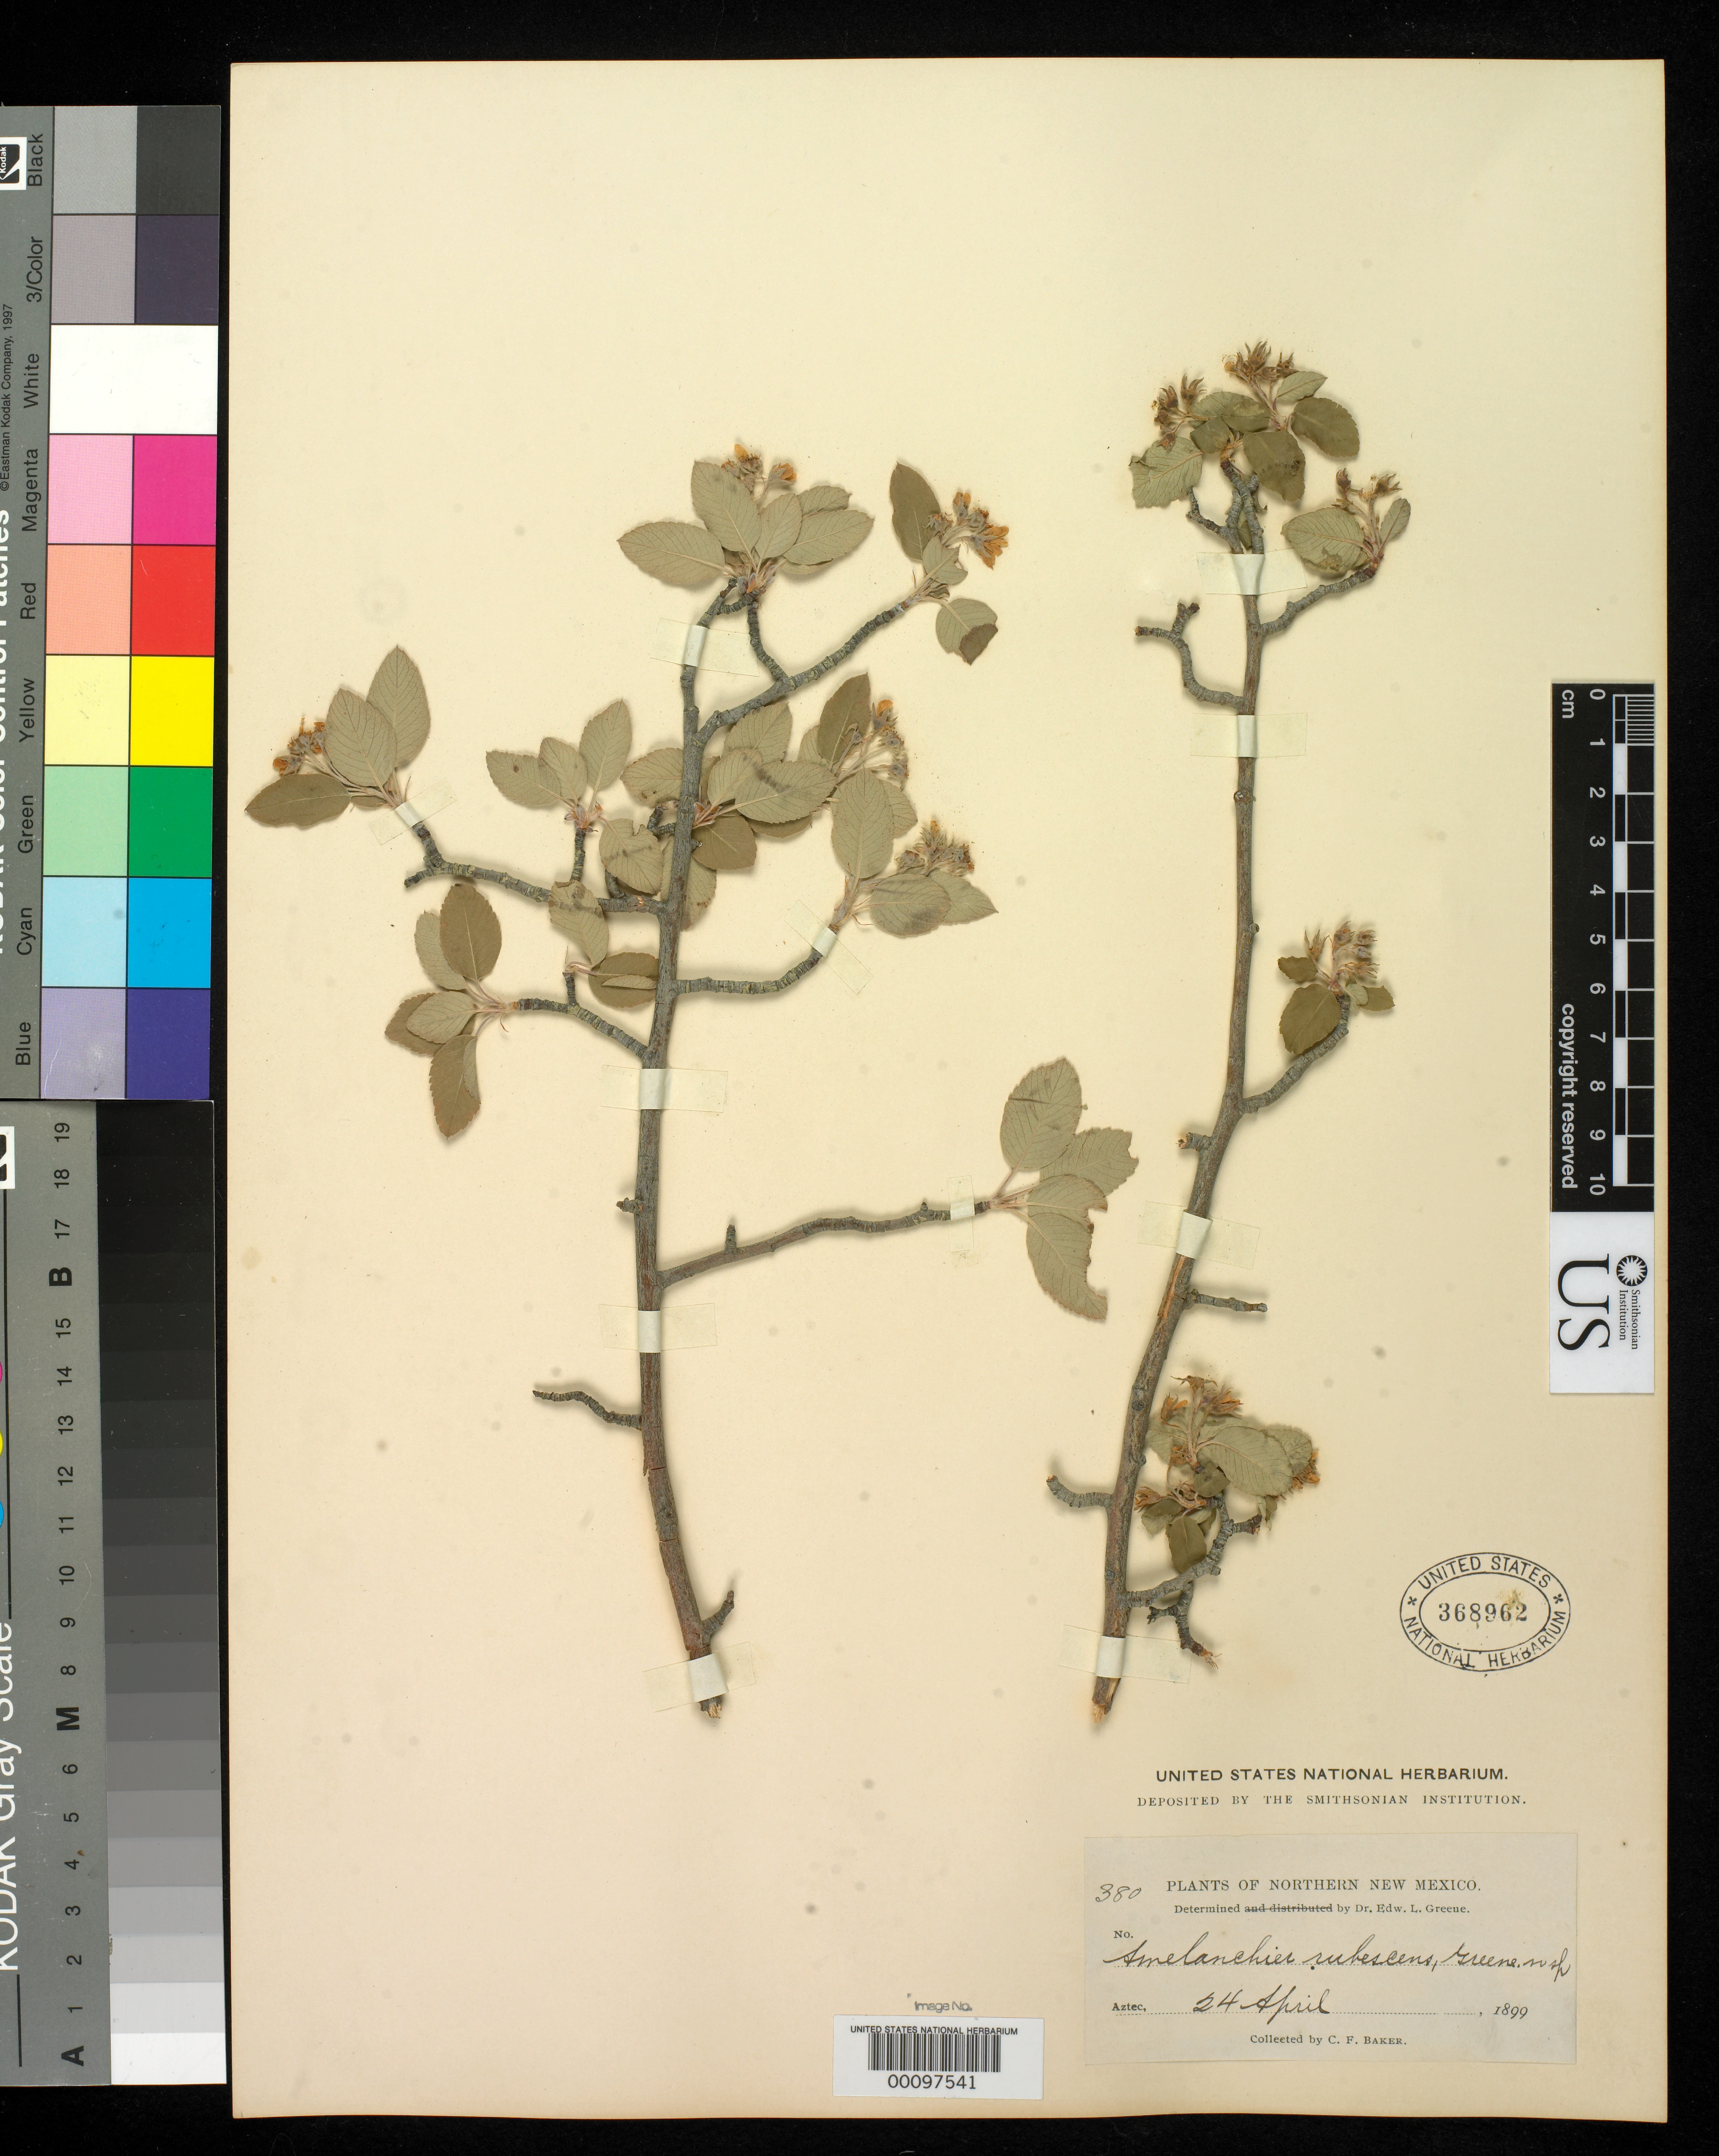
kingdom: Plantae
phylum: Tracheophyta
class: Magnoliopsida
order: Rosales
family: Rosaceae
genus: Amelanchier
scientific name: Amelanchier rubescens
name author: Greene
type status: Syntype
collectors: C. F. Baker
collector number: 380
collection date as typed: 24 Apr 1899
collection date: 1899-04-24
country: United States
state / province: New Mexico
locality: Aztec.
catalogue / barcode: US 368962